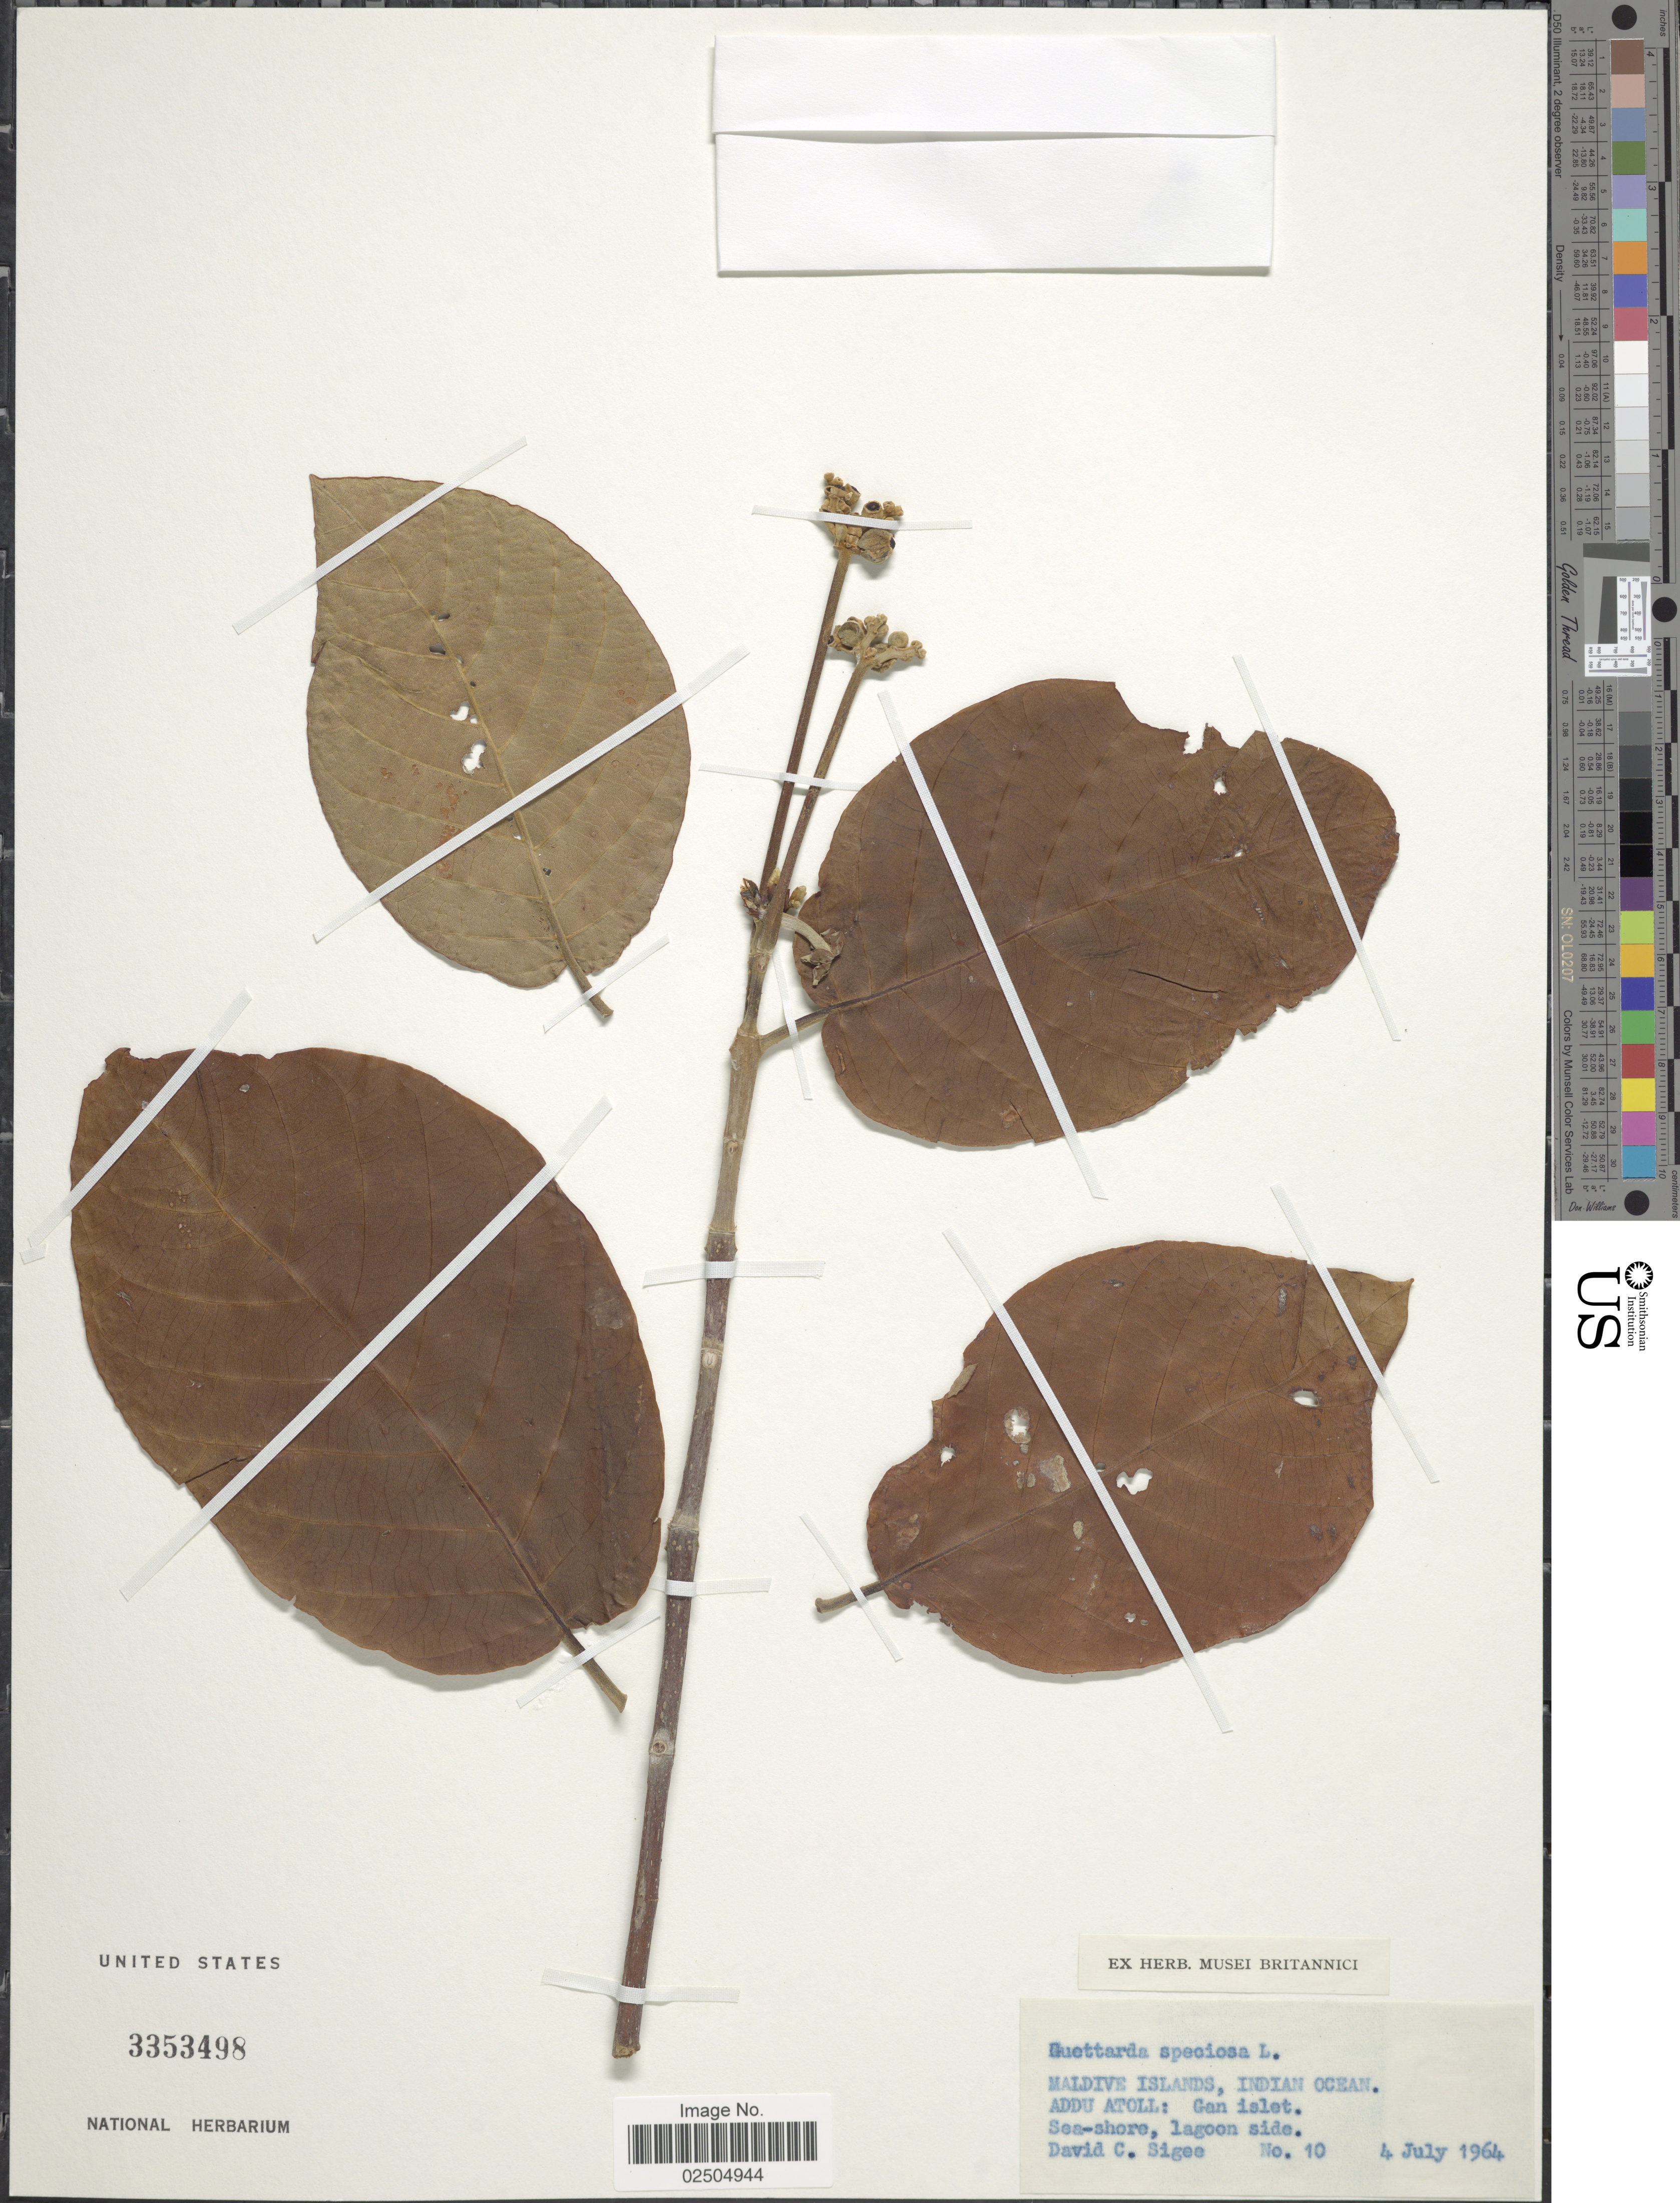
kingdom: Plantae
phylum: Tracheophyta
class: Magnoliopsida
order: Gentianales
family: Rubiaceae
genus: Guettarda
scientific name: Guettarda speciosa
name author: L.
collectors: D. C. Sigee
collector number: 10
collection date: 1964-07-04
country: Maldive Islands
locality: Maldive Islands, Indian Ocean, Addu Atoll: Gan islet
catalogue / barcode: US 3353498